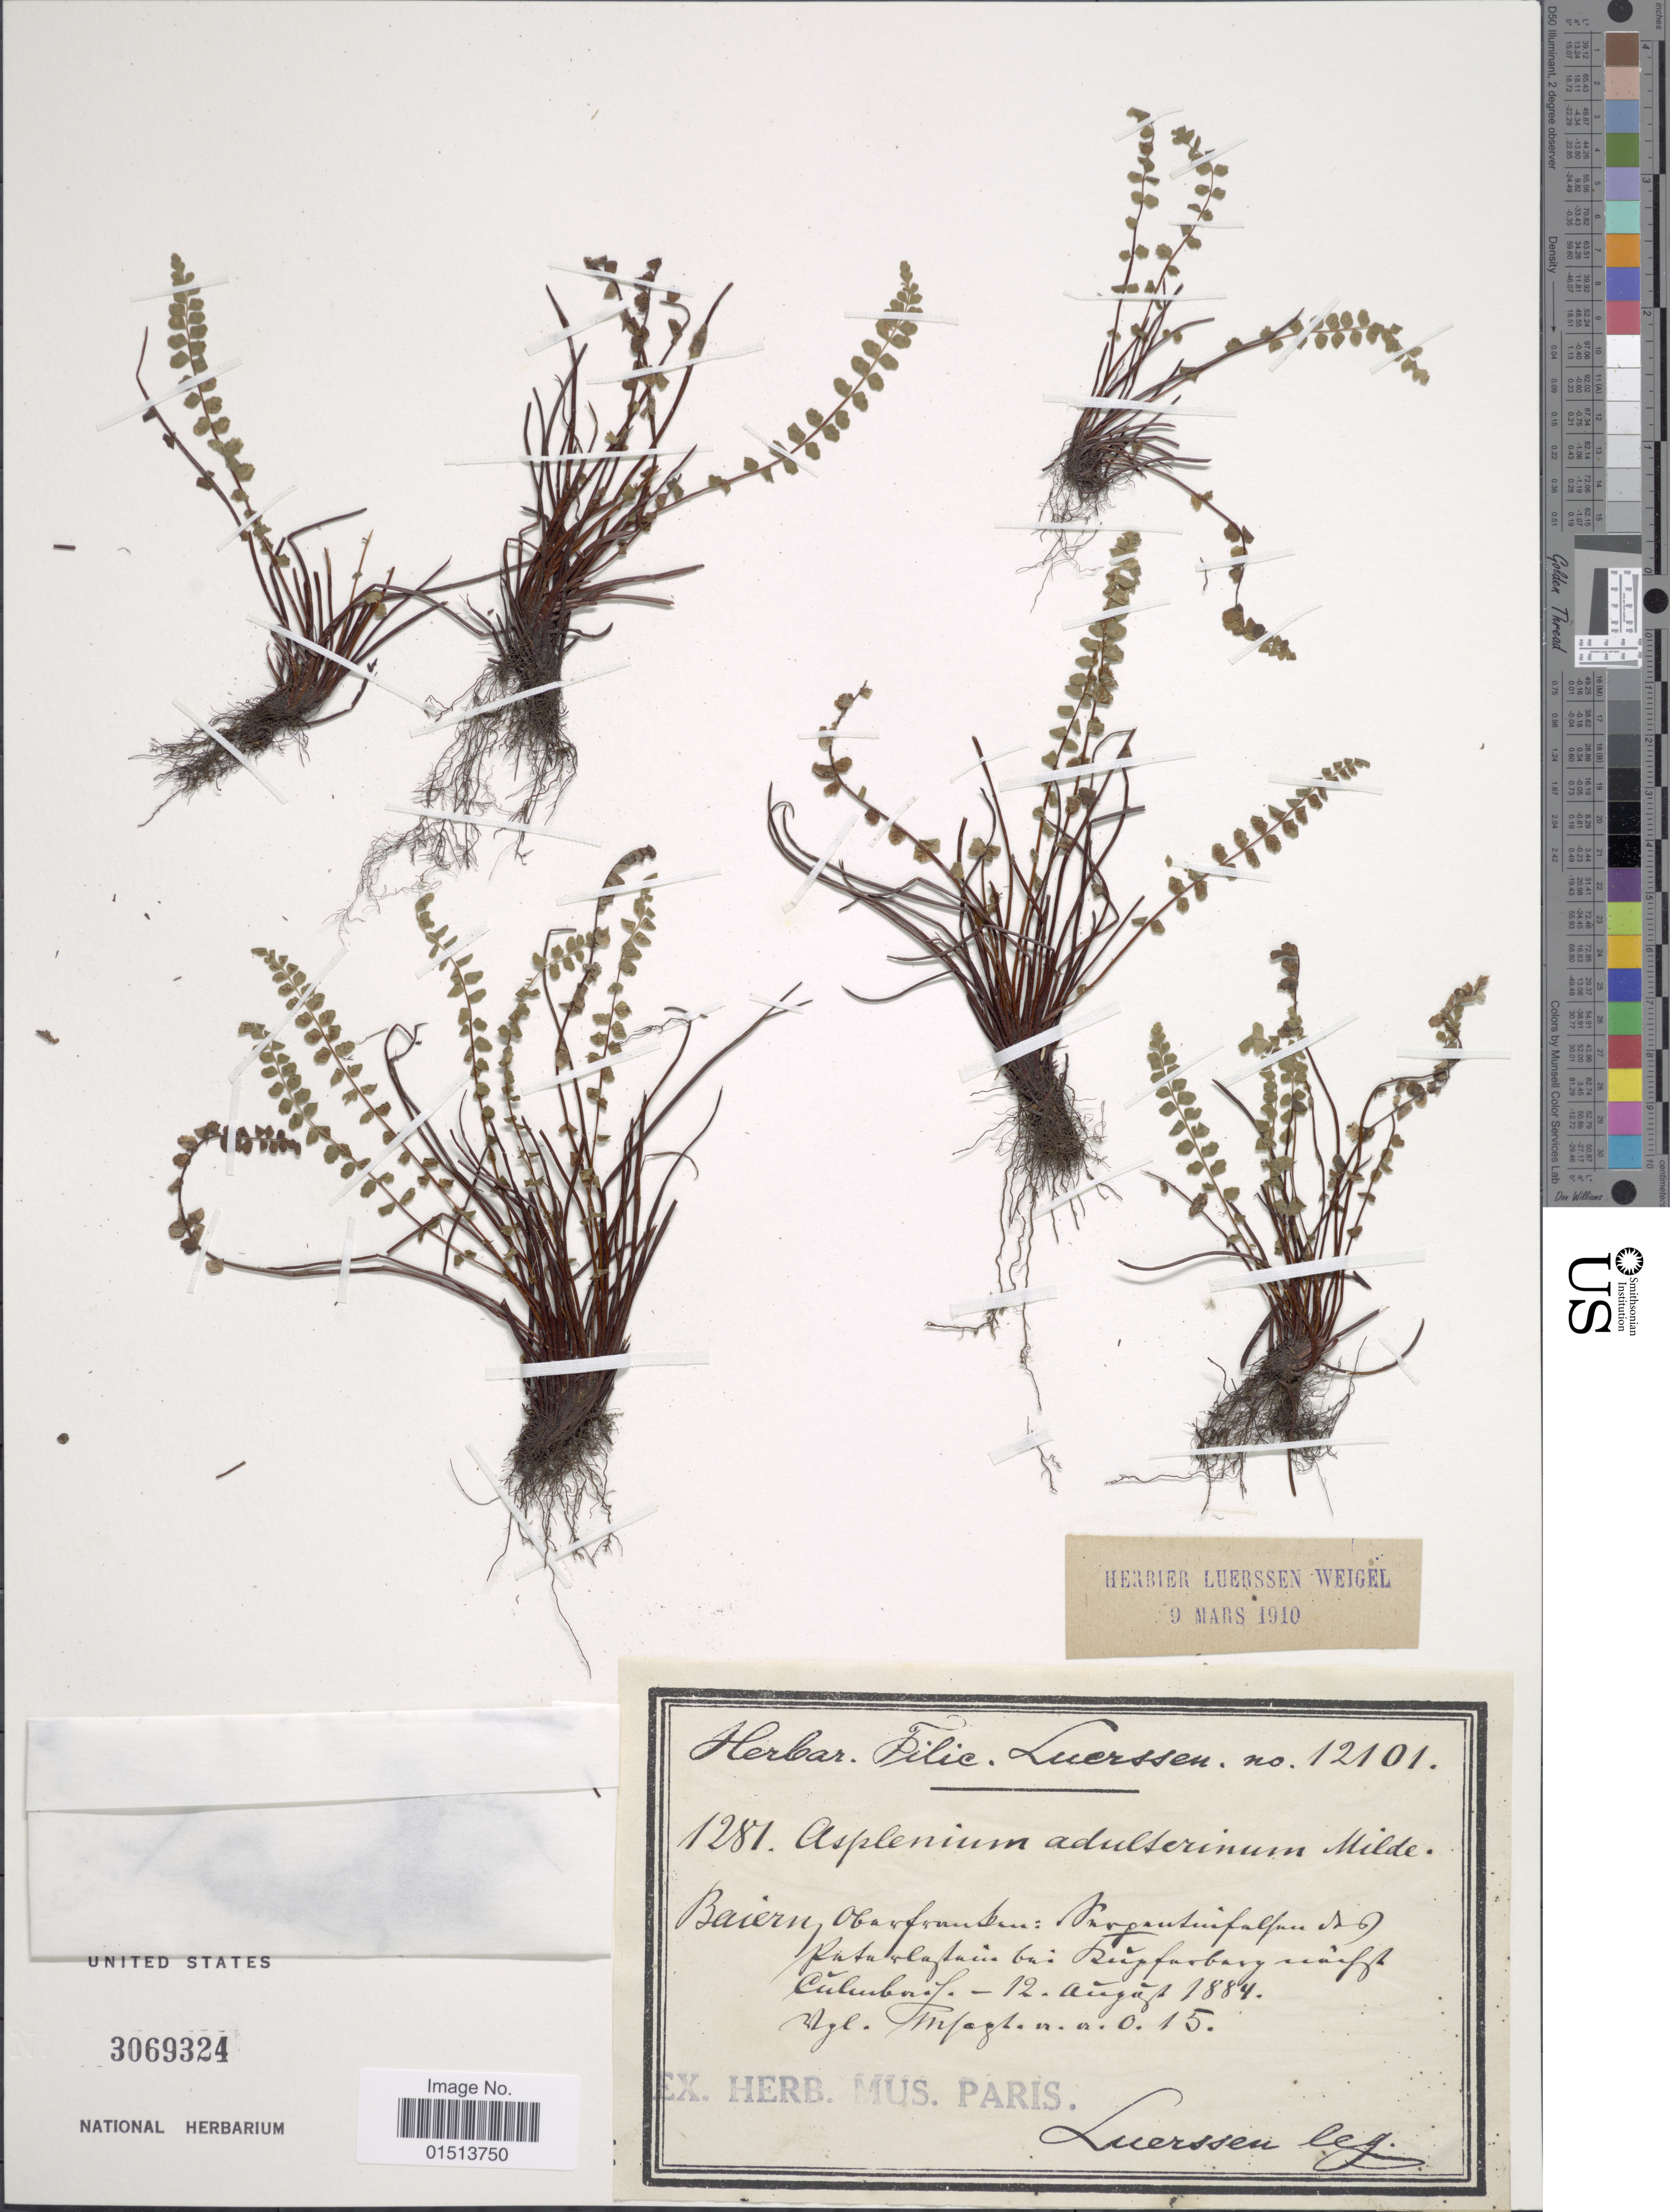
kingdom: Plantae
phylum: Tracheophyta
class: Polypodiopsida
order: Polypodiales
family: Aspleniaceae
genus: Asplenium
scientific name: Asplenium adulterinum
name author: Milde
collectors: Luerssen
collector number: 1281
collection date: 1884-08-12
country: Germany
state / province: Bayern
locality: Baiern, Onerfranken: Propantinfalfen desde Pata slagtaim bai: Ruipfurbarg uiaift CulumboraJi. [interpreted]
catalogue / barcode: US 3069324